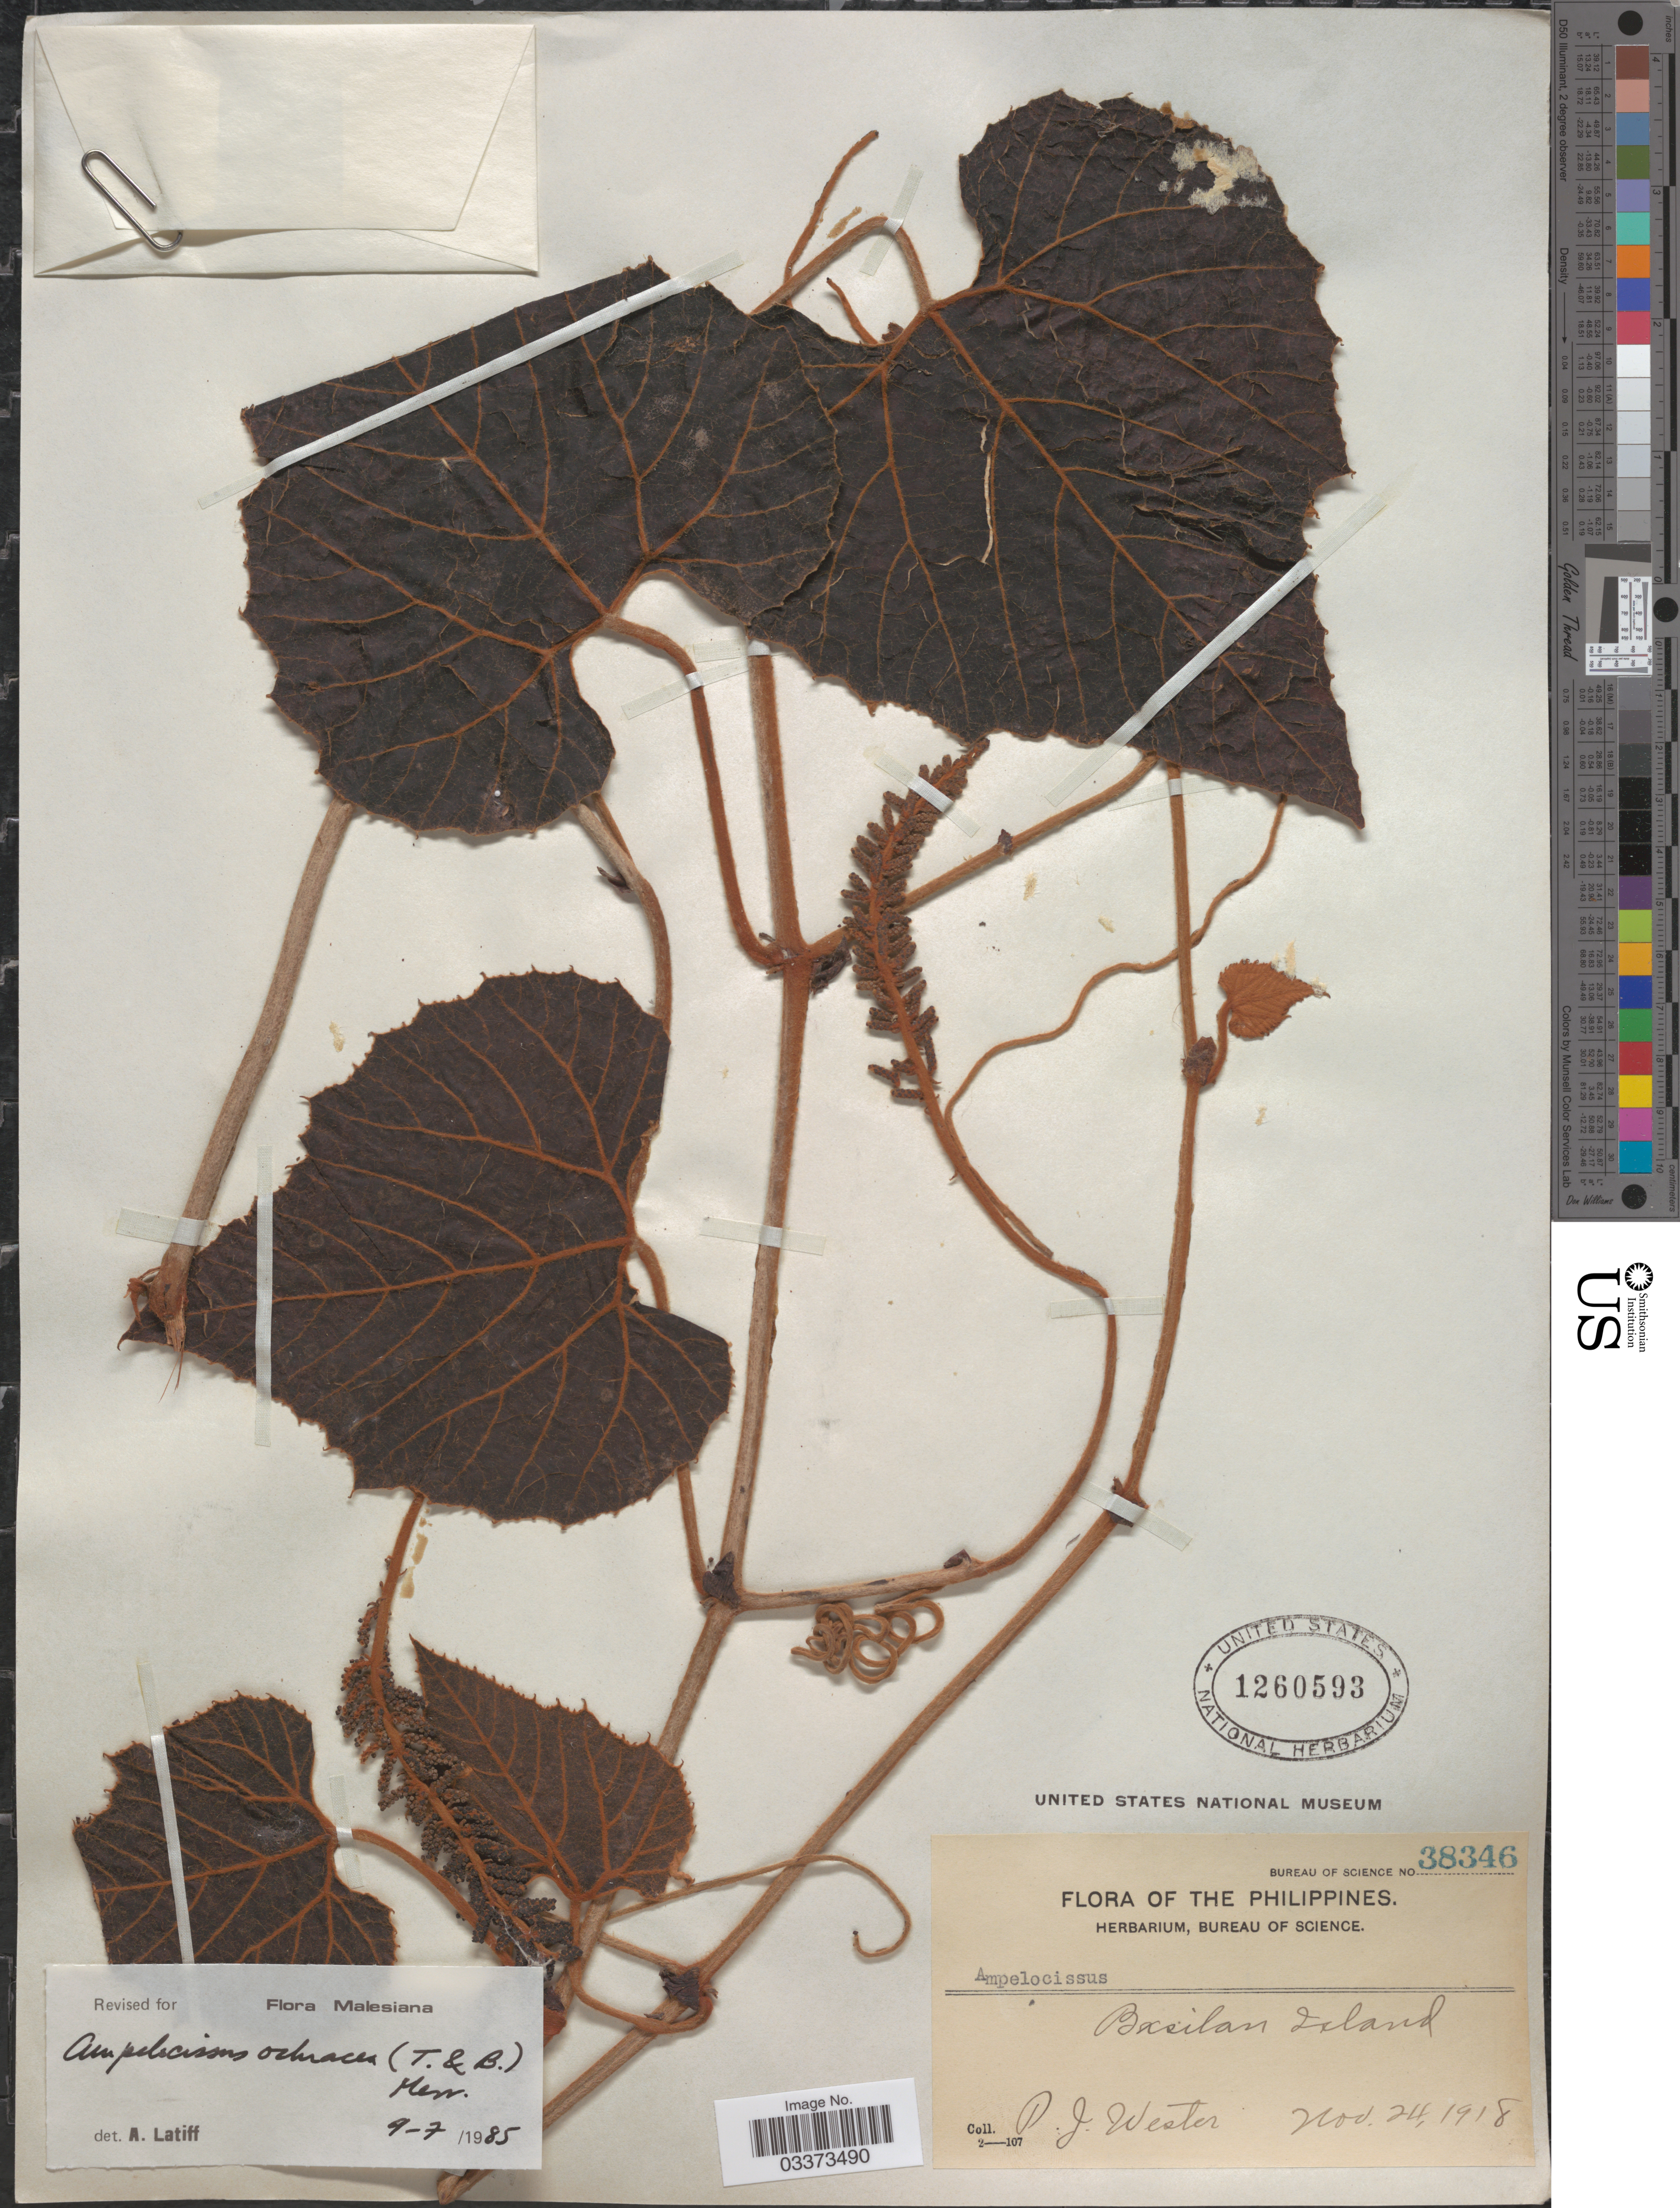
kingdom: Plantae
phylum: Tracheophyta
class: Magnoliopsida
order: Vitales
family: Vitaceae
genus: Ampelocissus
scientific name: Ampelocissus ochracea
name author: (Merr.) Merr.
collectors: P. J. Wester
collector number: Bureau of Science 38346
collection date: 1918-11-24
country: Philippines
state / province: Muslim Mindanao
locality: Basilan Island.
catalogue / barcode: US 1260593